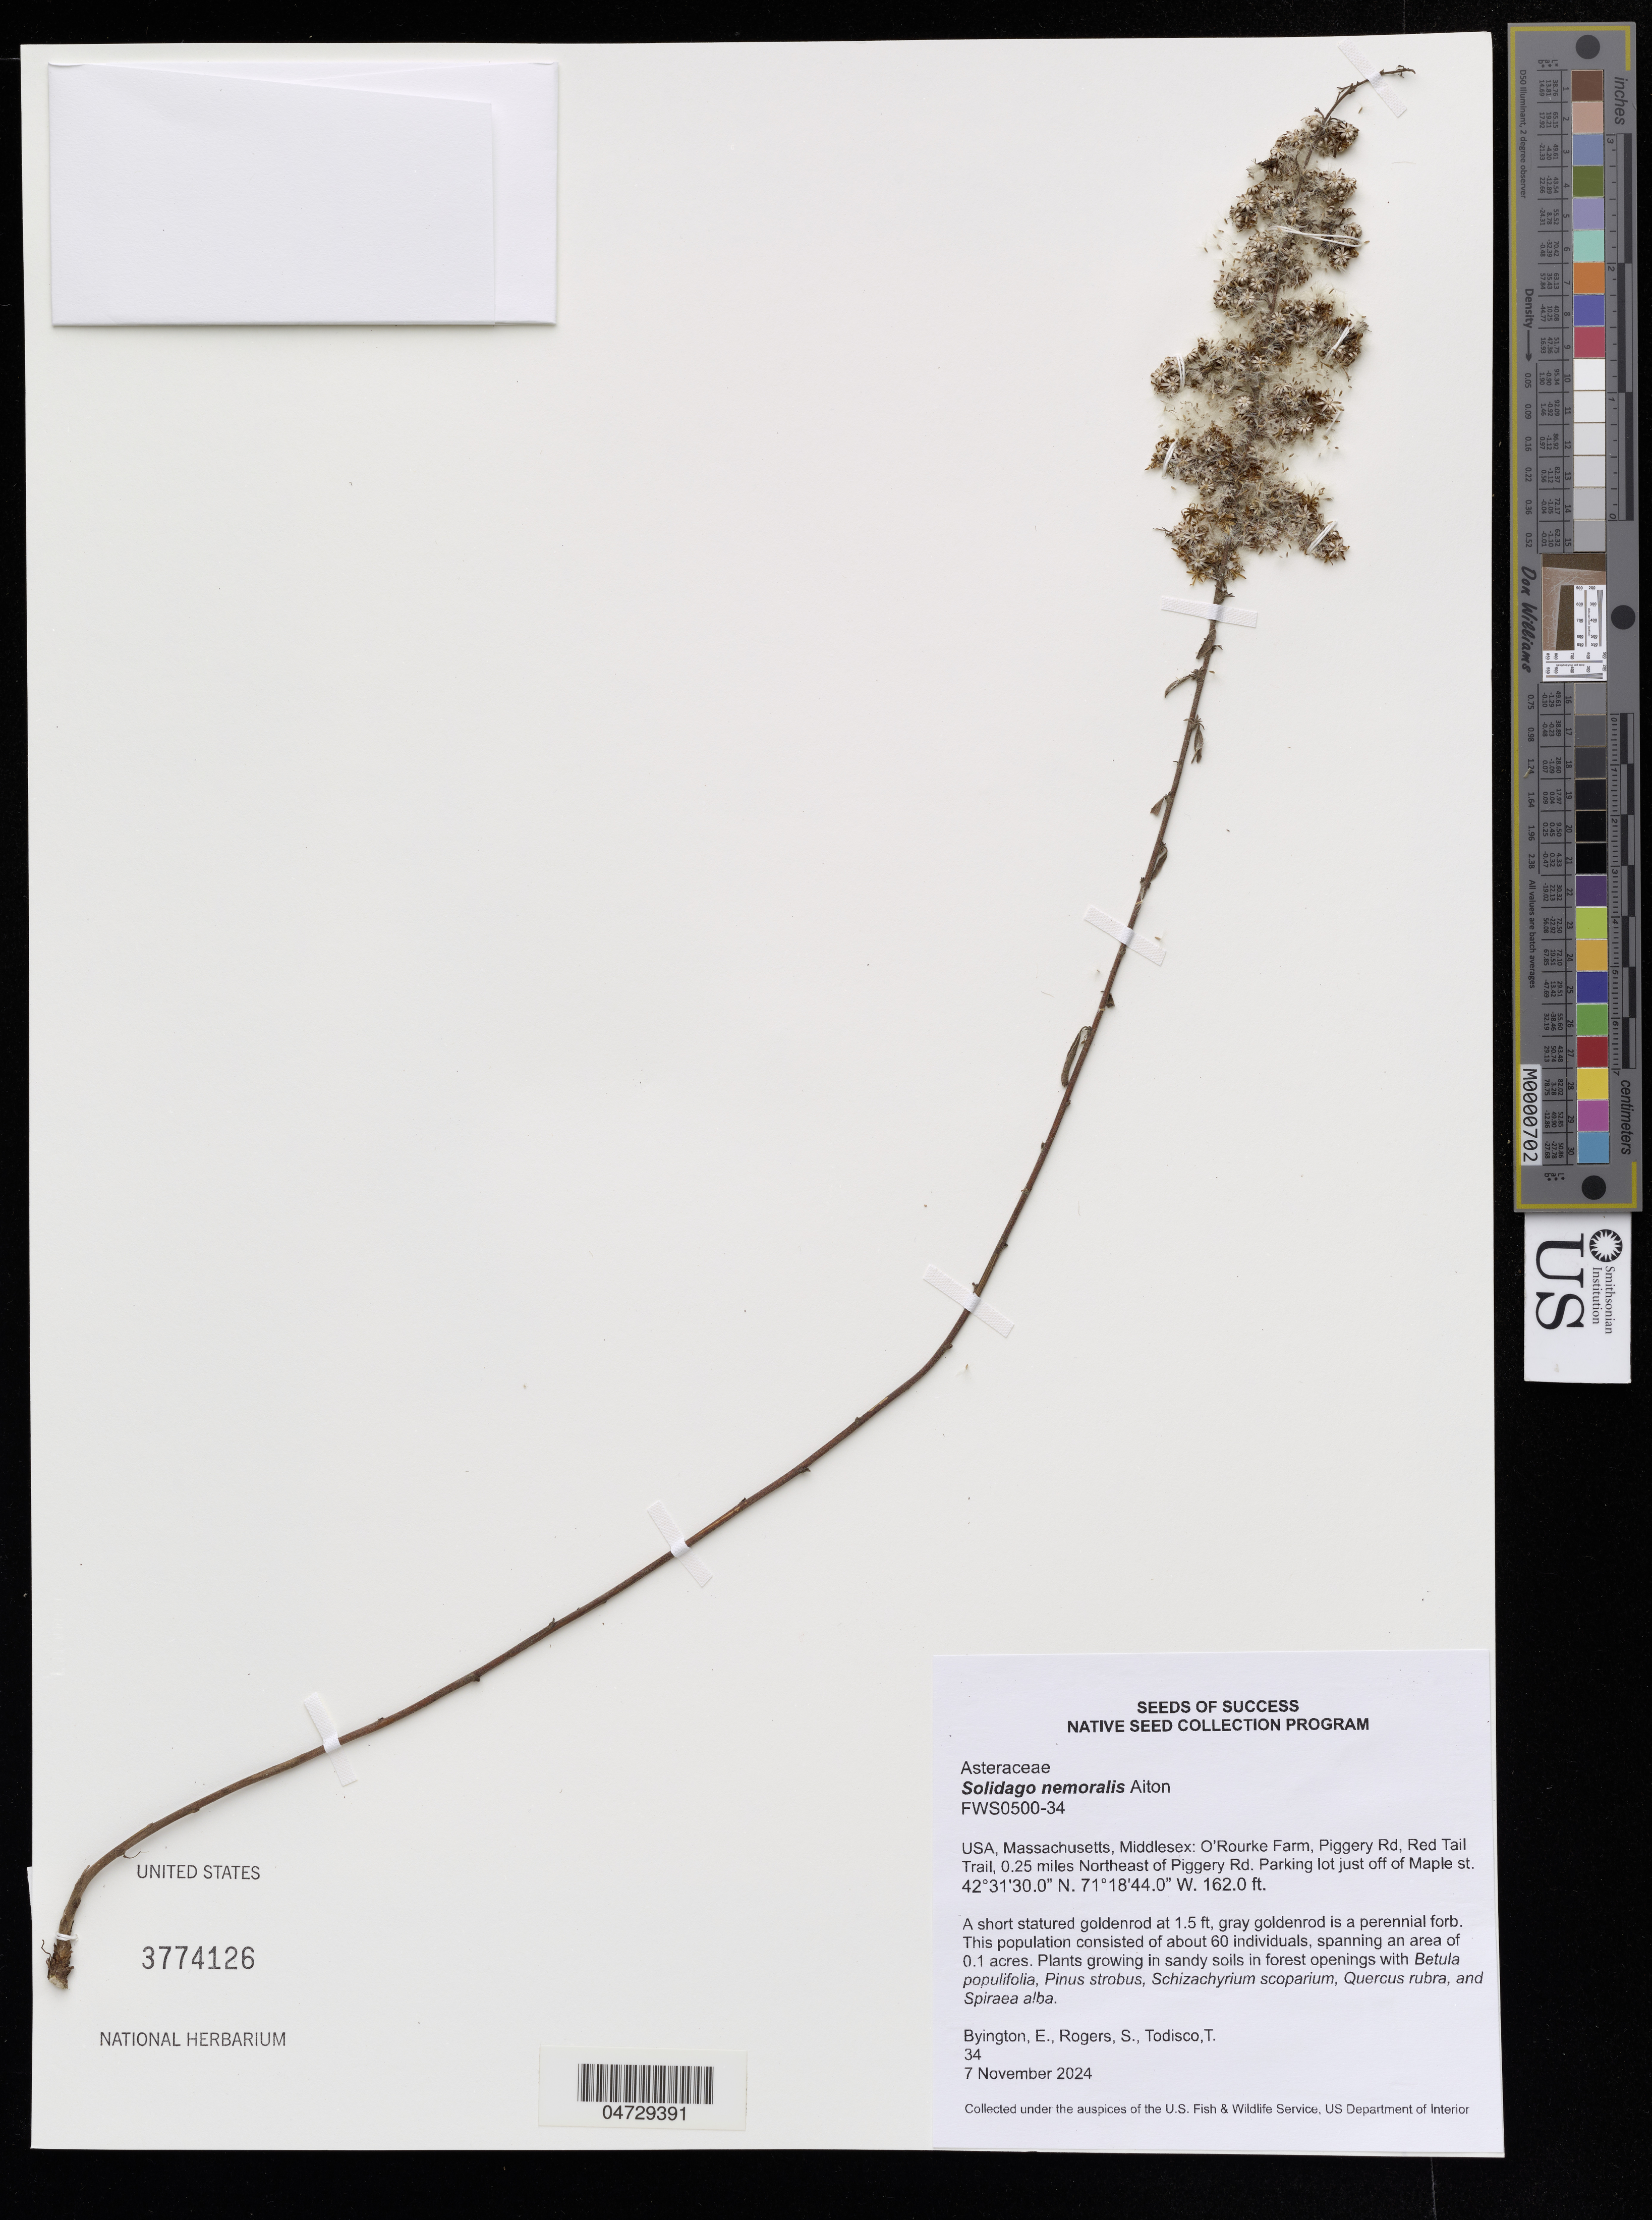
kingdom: Plantae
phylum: Tracheophyta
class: Magnoliopsida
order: Asterales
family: Asteraceae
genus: Solidago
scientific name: Solidago nemoralis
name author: Aiton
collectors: E. Byington, S. Rogers & T. Todisco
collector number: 34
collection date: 2024-11-07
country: United States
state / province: Massachusetts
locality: Middlesex: O'Rourke Farm, Piggery Rd, Red Tail Trail, 0.25 miles Northeast of Piggery Rd. Parking lot just off of Maple st.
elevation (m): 49.4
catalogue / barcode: US 3774126